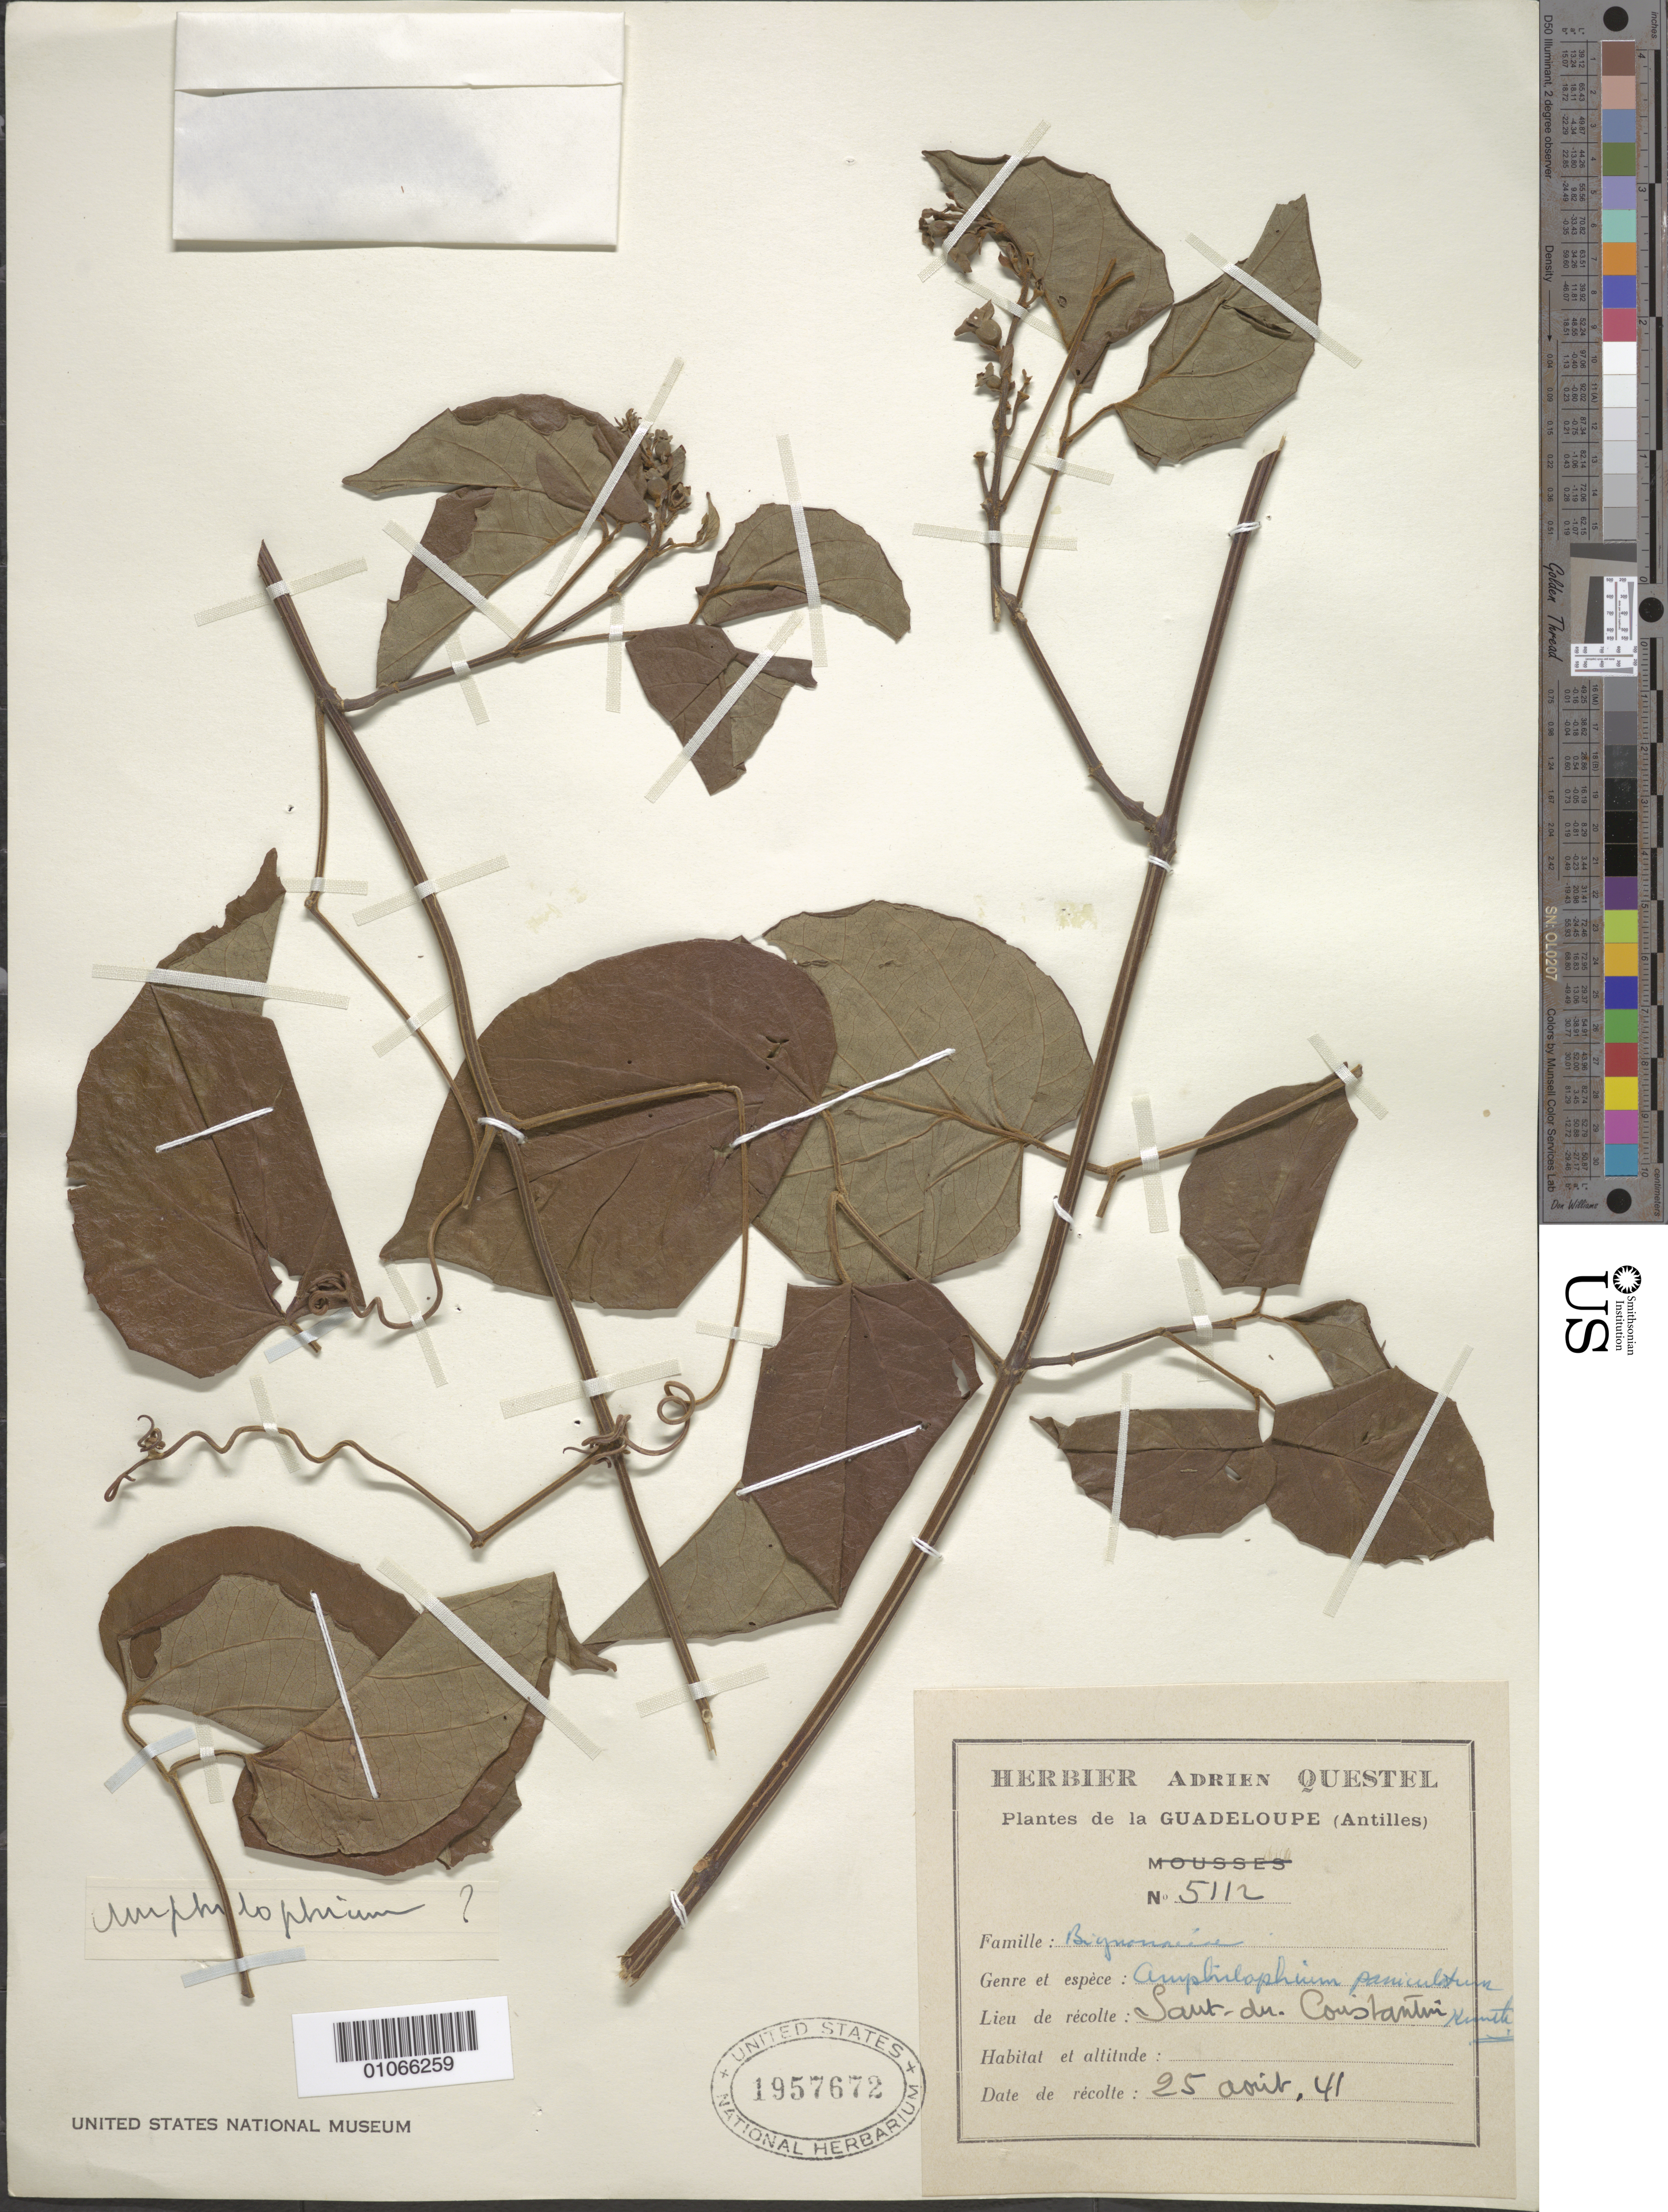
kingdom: Plantae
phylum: Tracheophyta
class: Magnoliopsida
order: Lamiales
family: Bignoniaceae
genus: Amphilophium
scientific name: Amphilophium paniculatum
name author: (L.) Kunth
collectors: A. Questel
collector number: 5112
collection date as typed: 25 Aug 1941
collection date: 1941-08-25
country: Guadeloupe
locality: Sant. du. Constantin?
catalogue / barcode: US 1957672